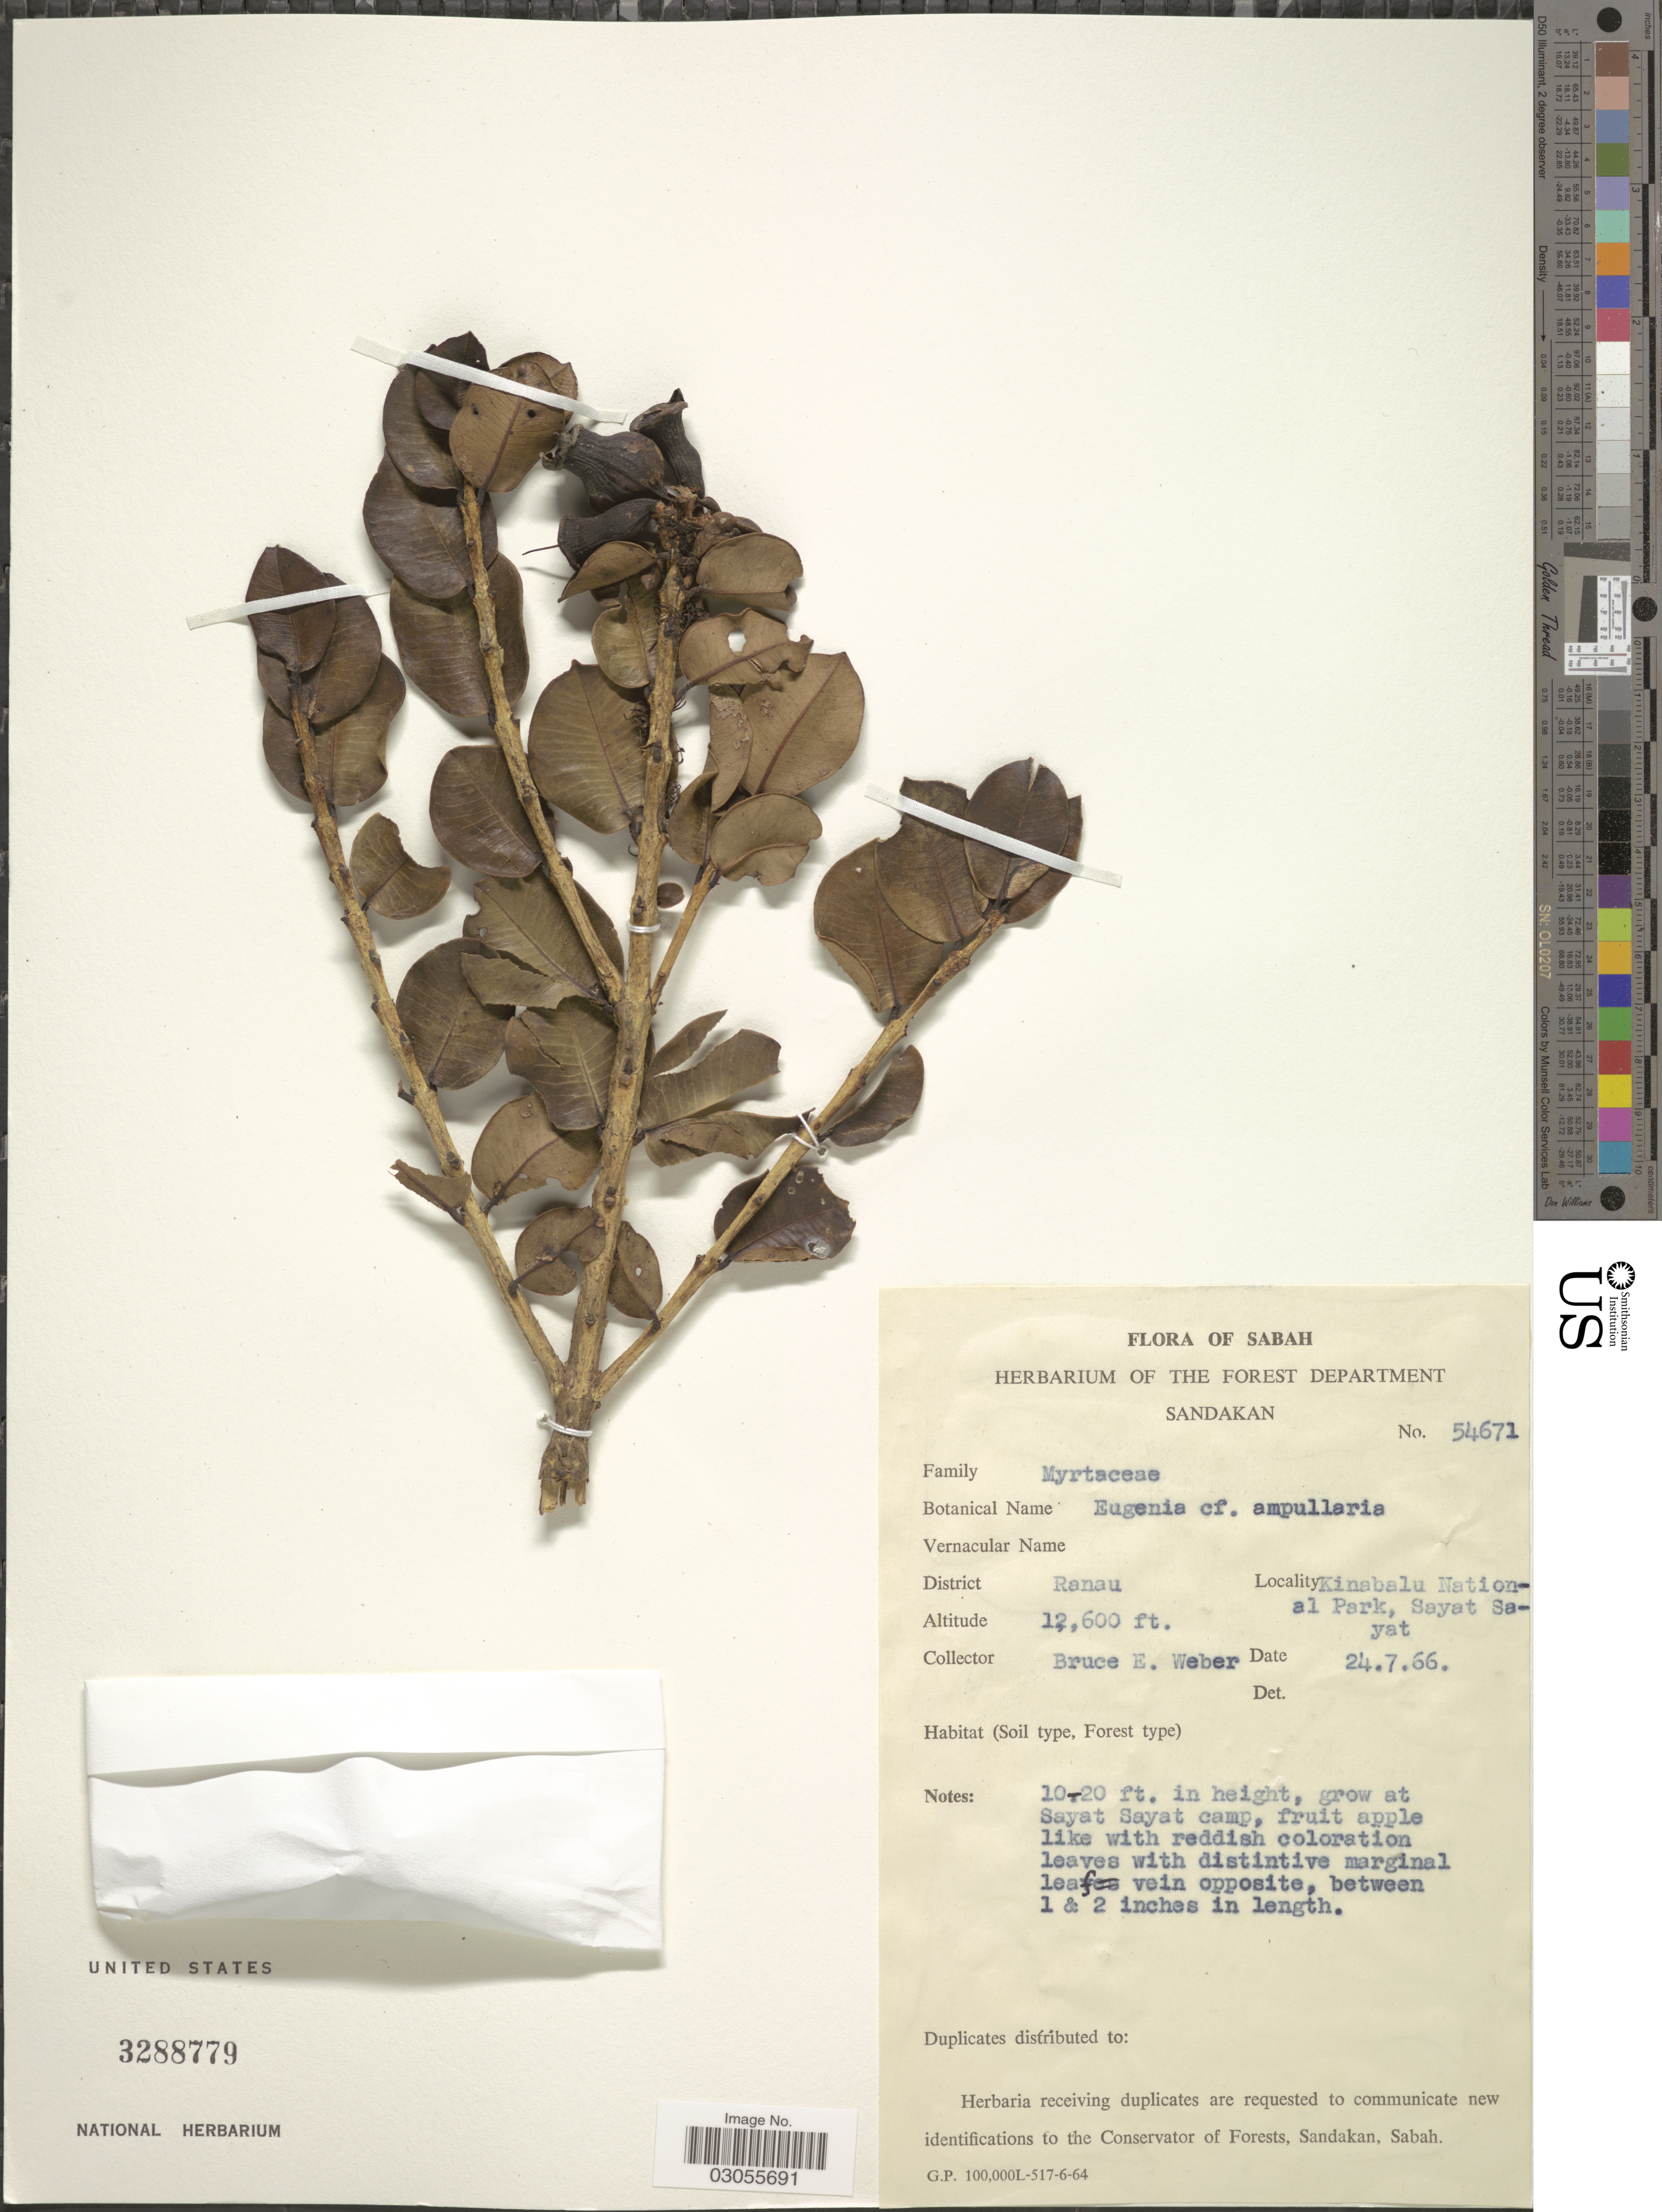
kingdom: Plantae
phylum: Tracheophyta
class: Magnoliopsida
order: Myrtales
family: Myrtaceae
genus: Syzygium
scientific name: Syzygium ampullarium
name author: (Stapf) Merr. & L.M. Perry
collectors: B. E. Weber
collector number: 54671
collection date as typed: Transcribed d/m/y: 24/7/66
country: Malaysia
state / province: Sabah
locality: District Renau. Kinabalu National Park, Sayat Sayat.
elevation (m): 3840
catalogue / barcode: US 3288779